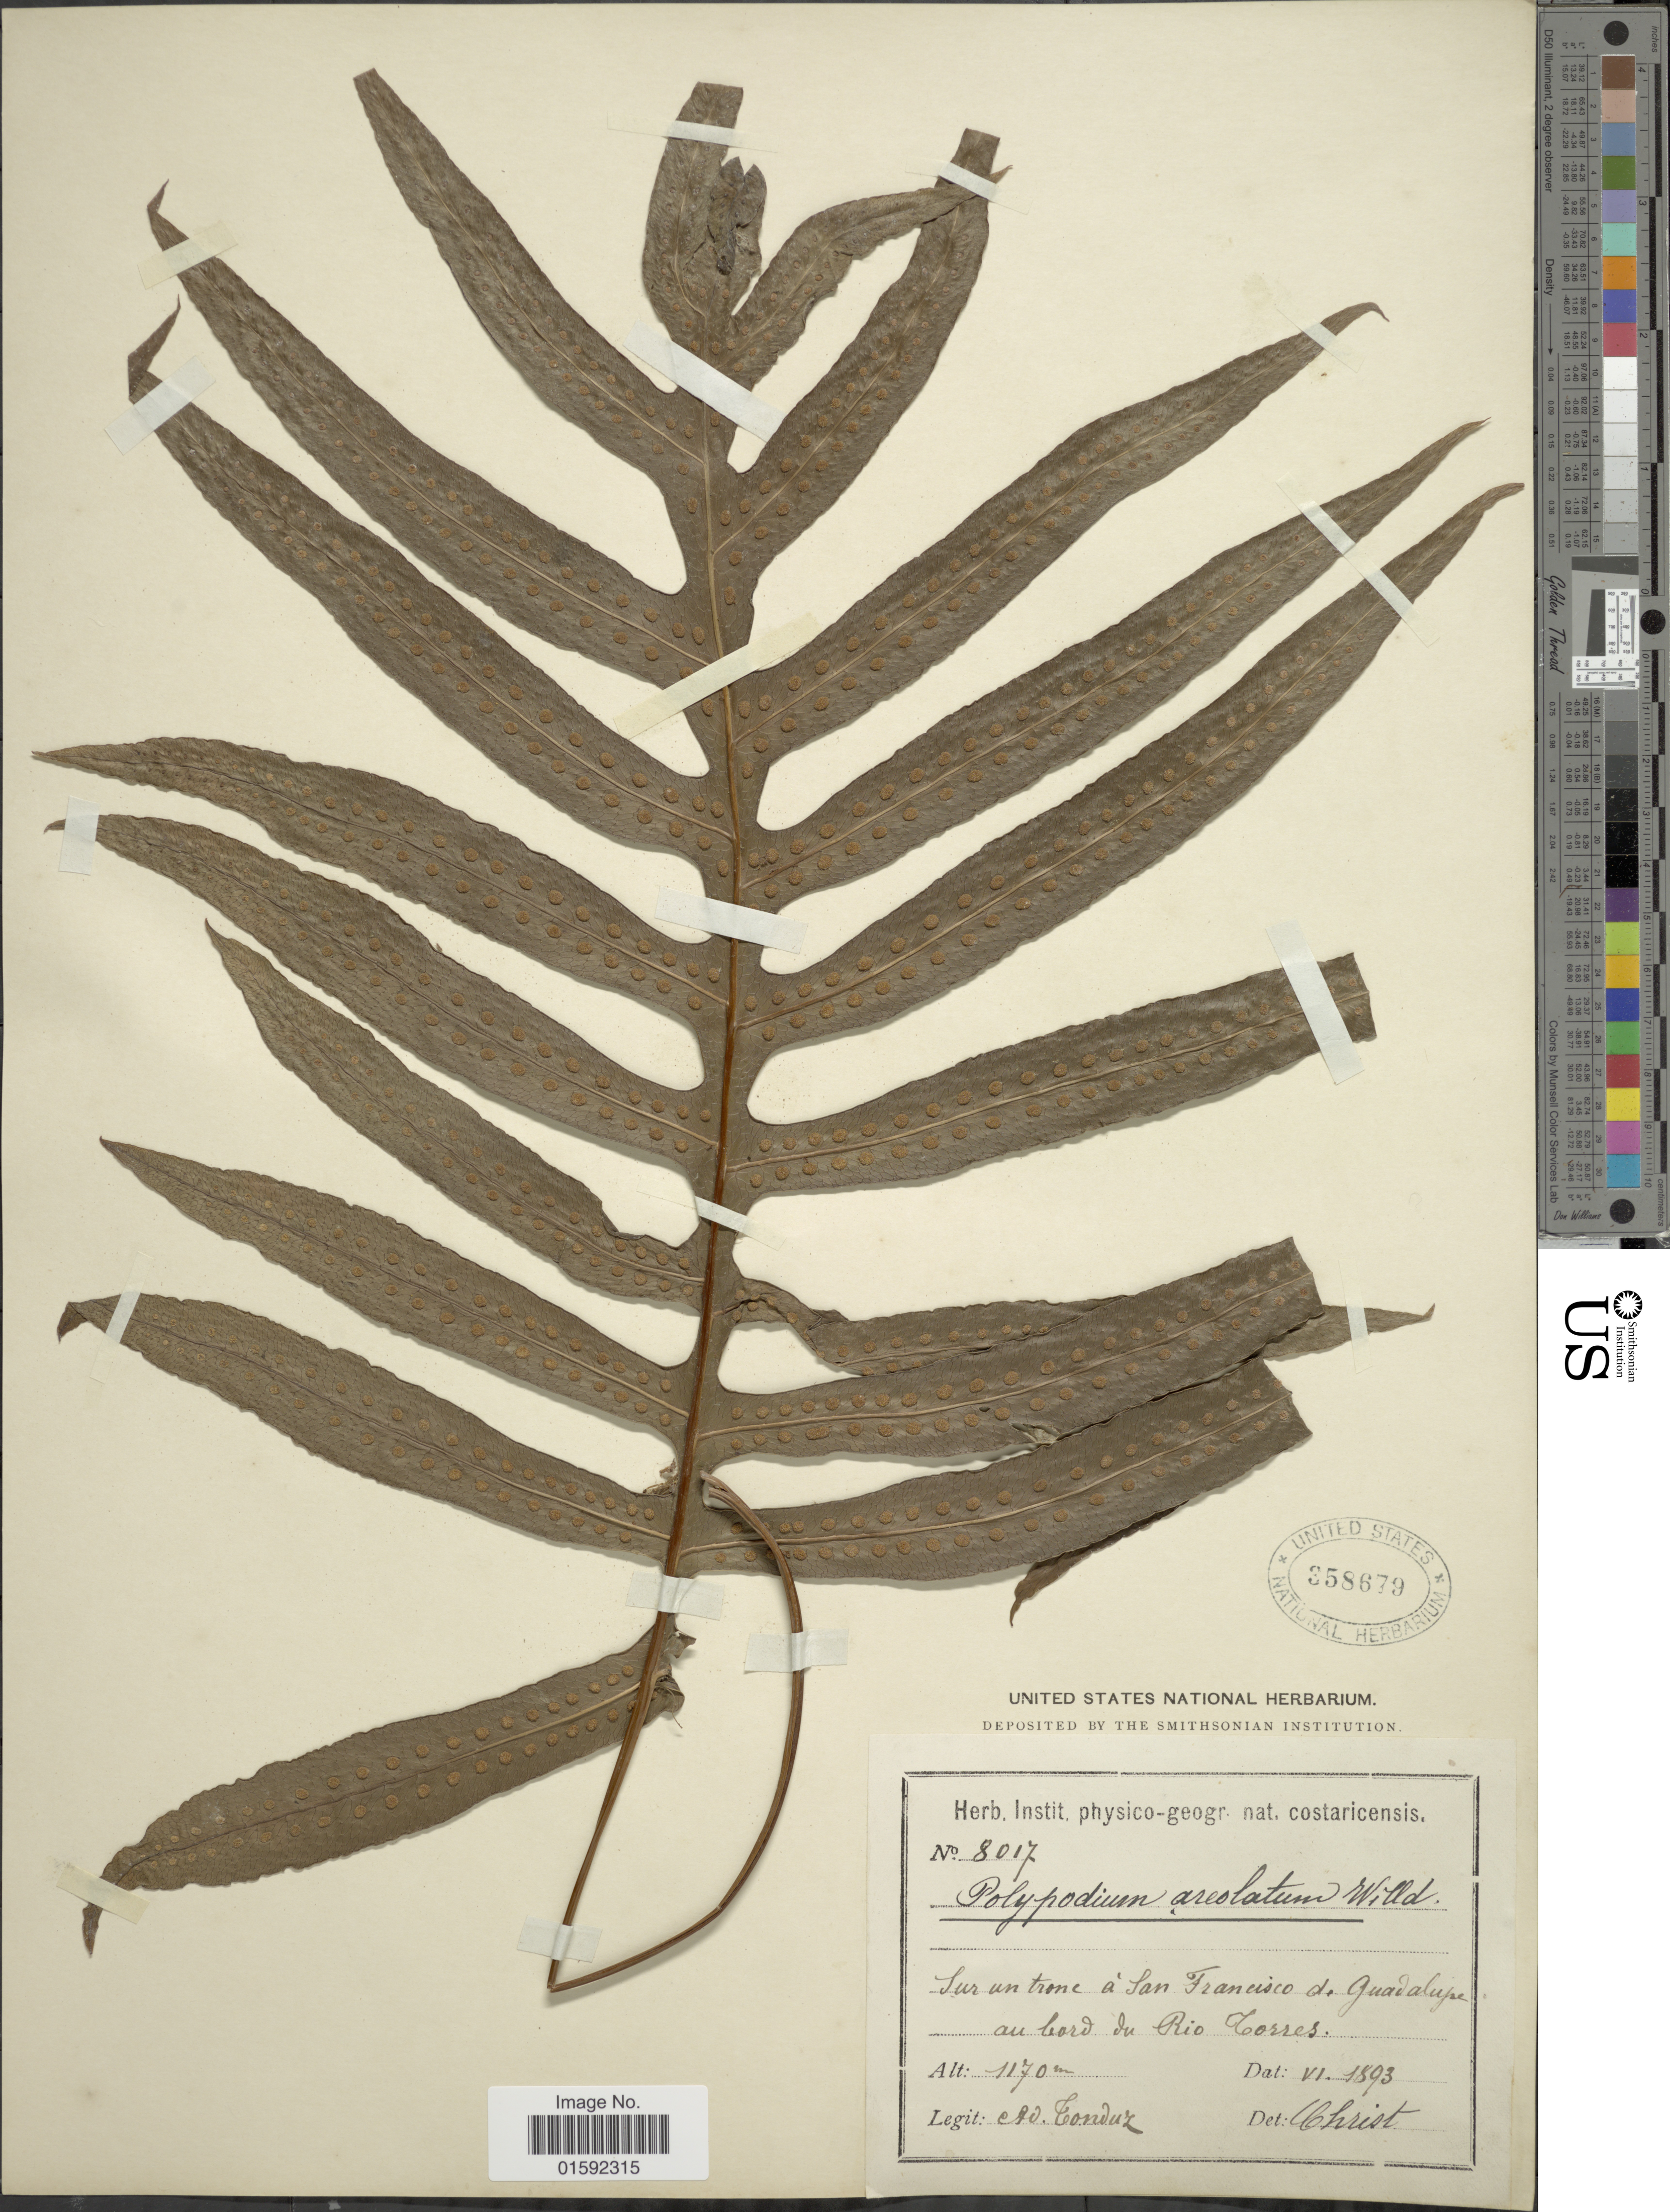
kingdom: Plantae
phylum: Tracheophyta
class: Polypodiopsida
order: Polypodiales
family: Polypodiaceae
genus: Phlebodium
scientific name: Phlebodium pseudoaureum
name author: (Cav.) Lellinger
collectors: A. Tonduz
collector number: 8017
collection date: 1893-06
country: Costa Rica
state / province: San José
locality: Sur un trone à San Francisco de Guadalupe au bord du Rio Torres.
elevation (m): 1170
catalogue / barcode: US 358679